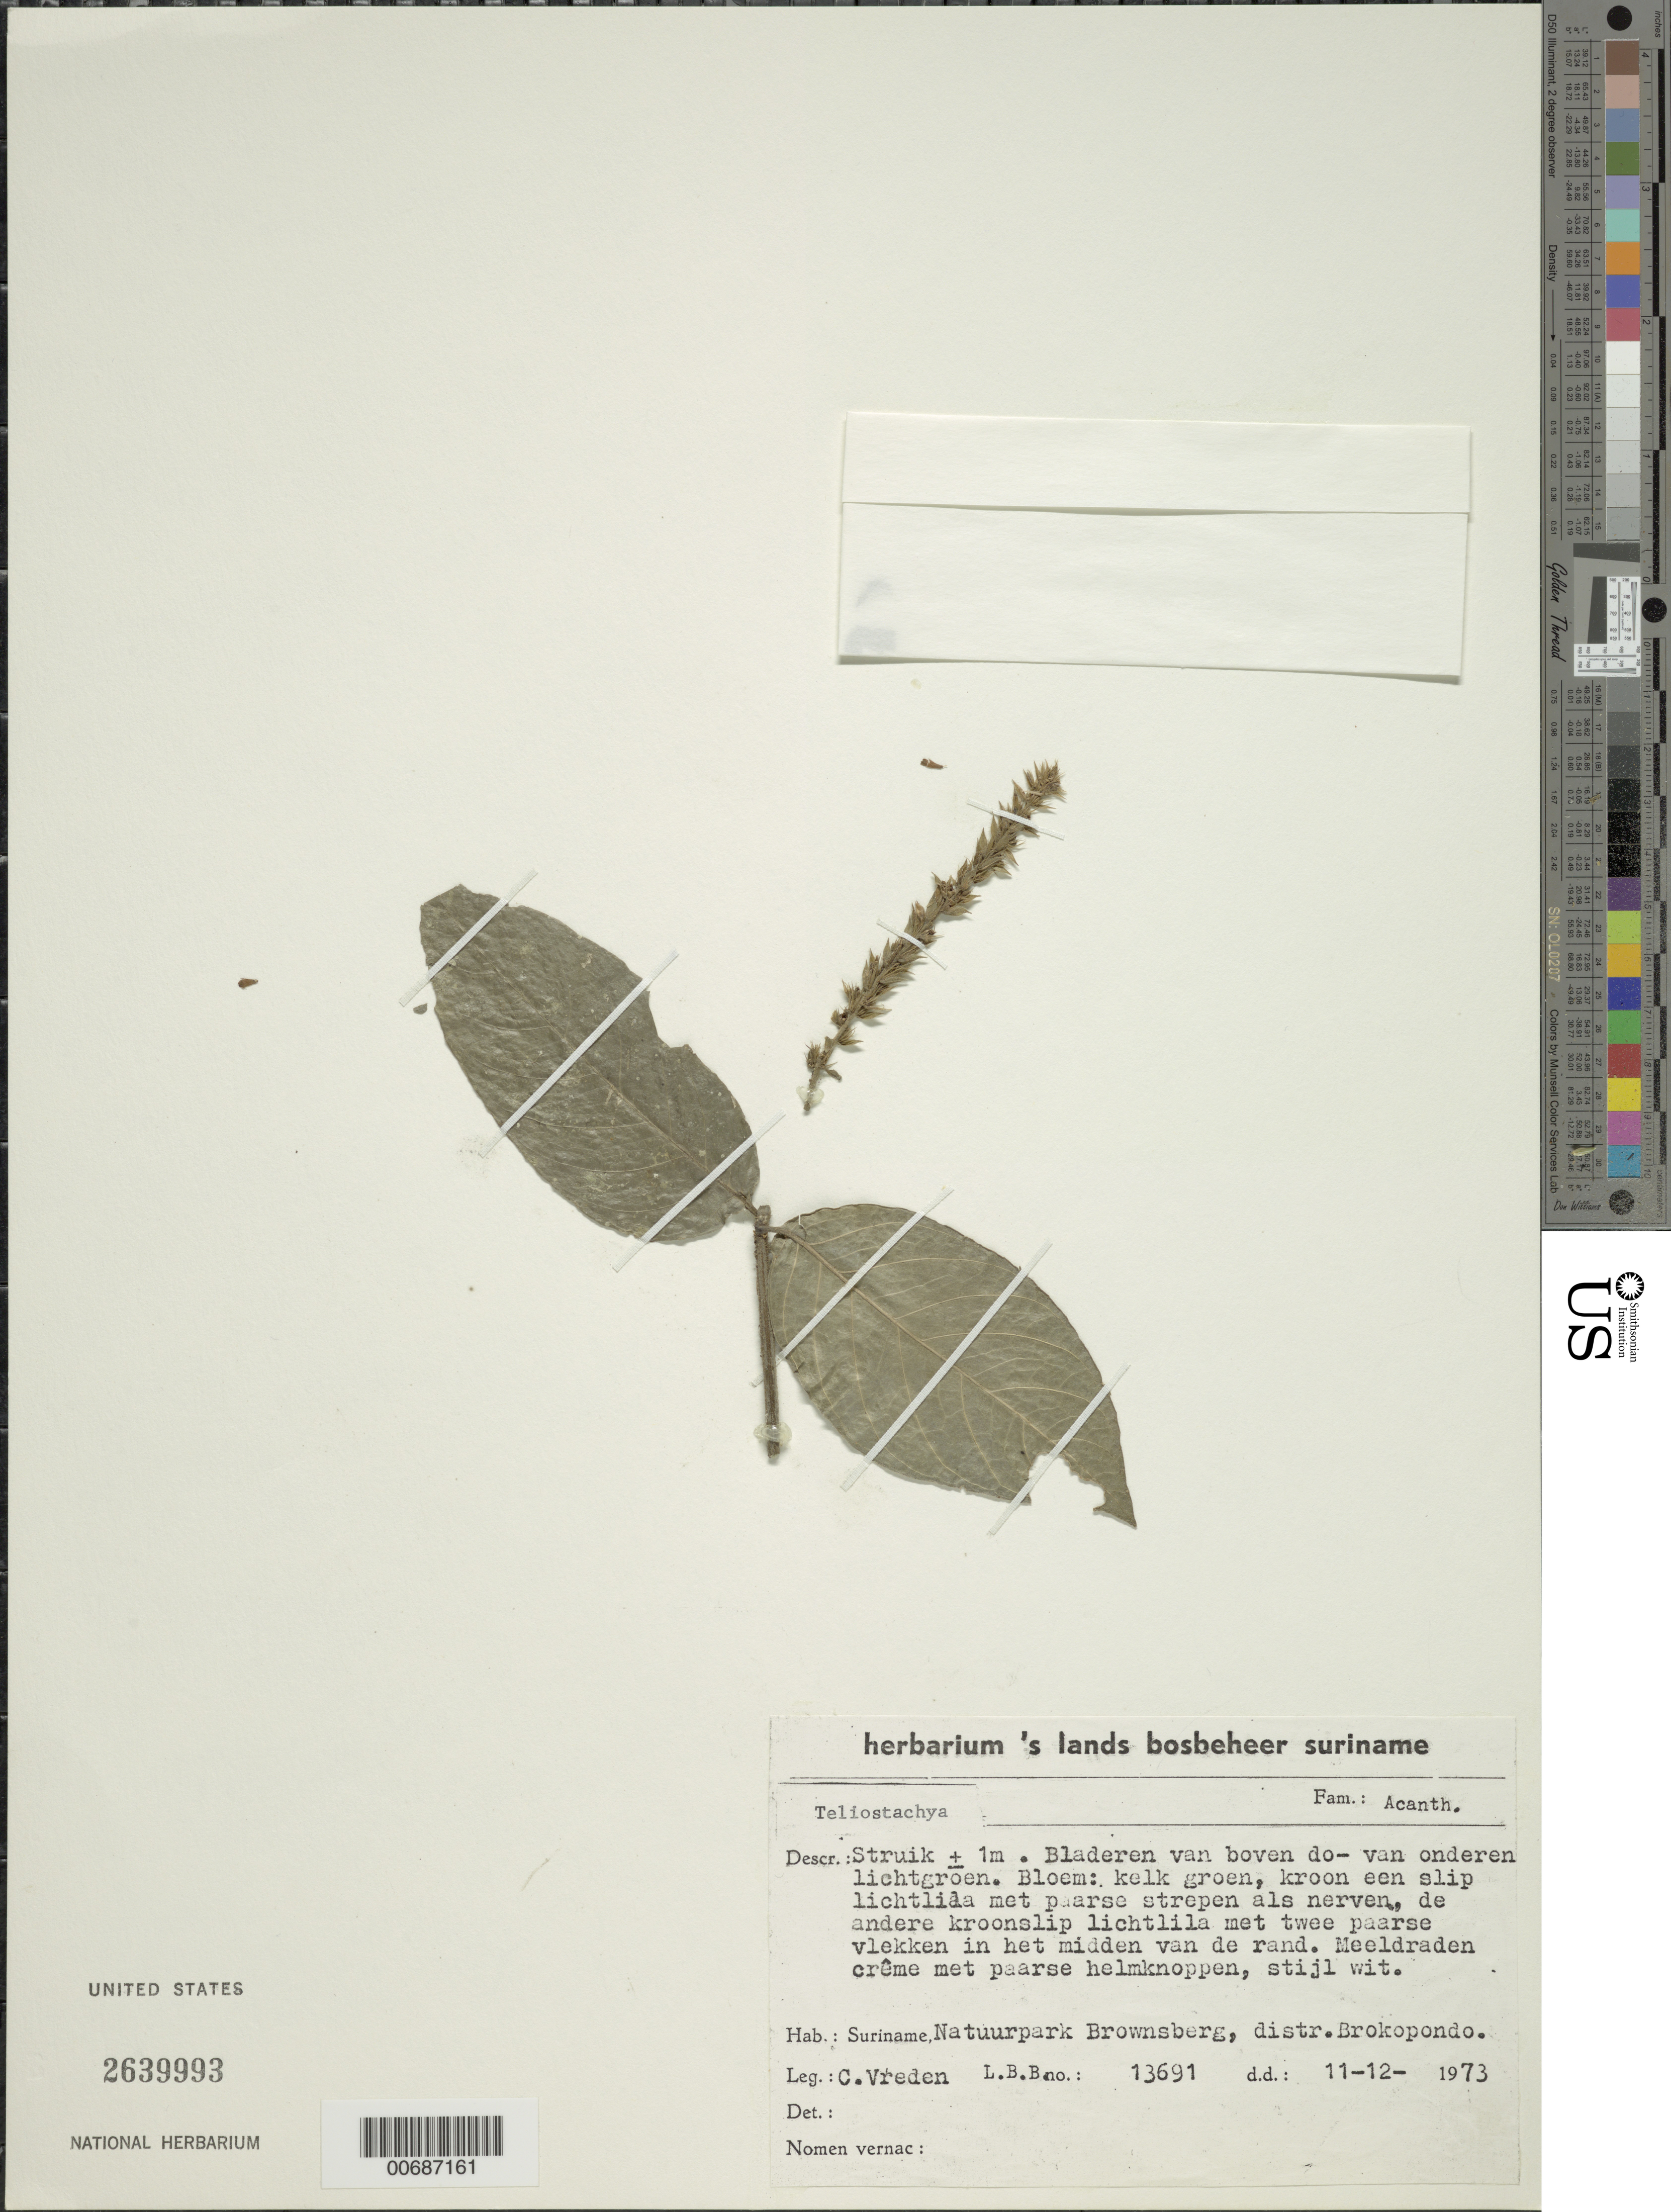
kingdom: Plantae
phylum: Tracheophyta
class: Magnoliopsida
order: Lamiales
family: Acanthaceae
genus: Teliostachya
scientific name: Teliostachya sp.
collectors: C. Vreden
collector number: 13691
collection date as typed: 11-Dec-73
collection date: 1973-12-11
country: Suriname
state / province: Brokopondo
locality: Brownsberg Nature Reserve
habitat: Struick+ - 1m Bladeren van boven do-van onderenlichtgroen.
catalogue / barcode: US 2639993